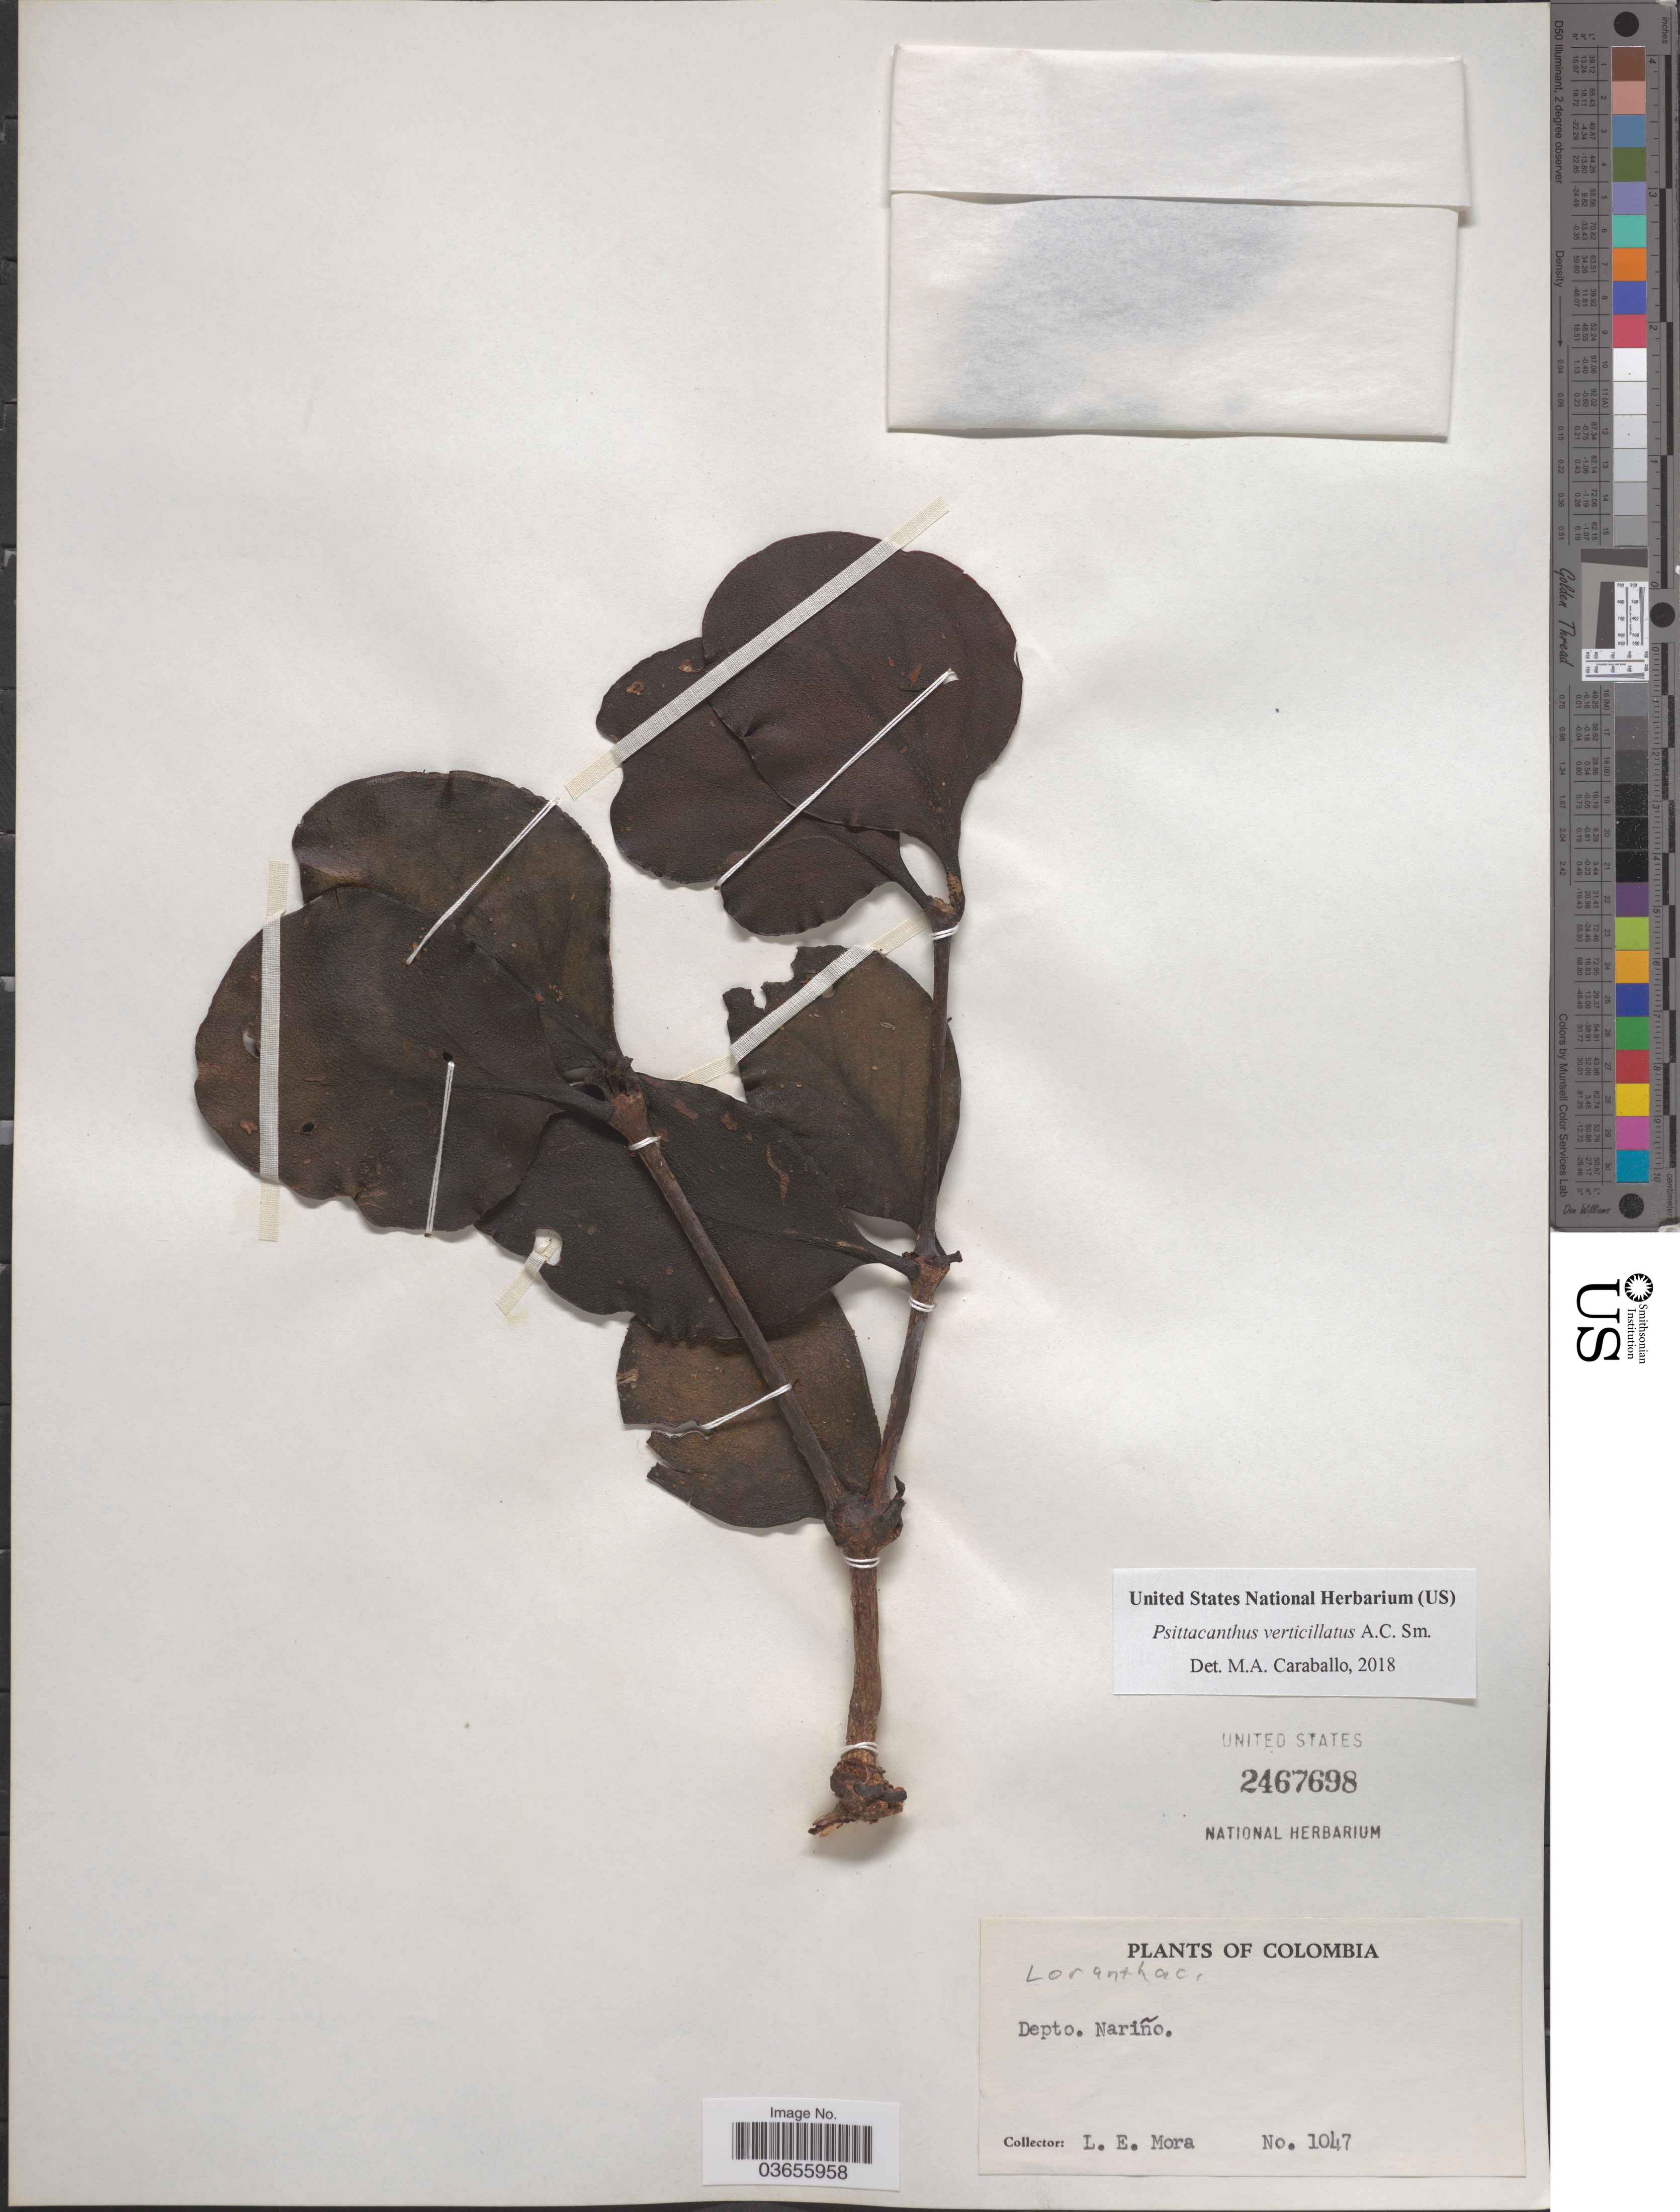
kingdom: Plantae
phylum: Tracheophyta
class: Magnoliopsida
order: Santalales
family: Loranthaceae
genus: Psittacanthus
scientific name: Psittacanthus verticillatus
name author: A.C. Sm.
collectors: L. Mora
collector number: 1047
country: Colombia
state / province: Nariño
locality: Depto. Nariño.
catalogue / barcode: US 2467698